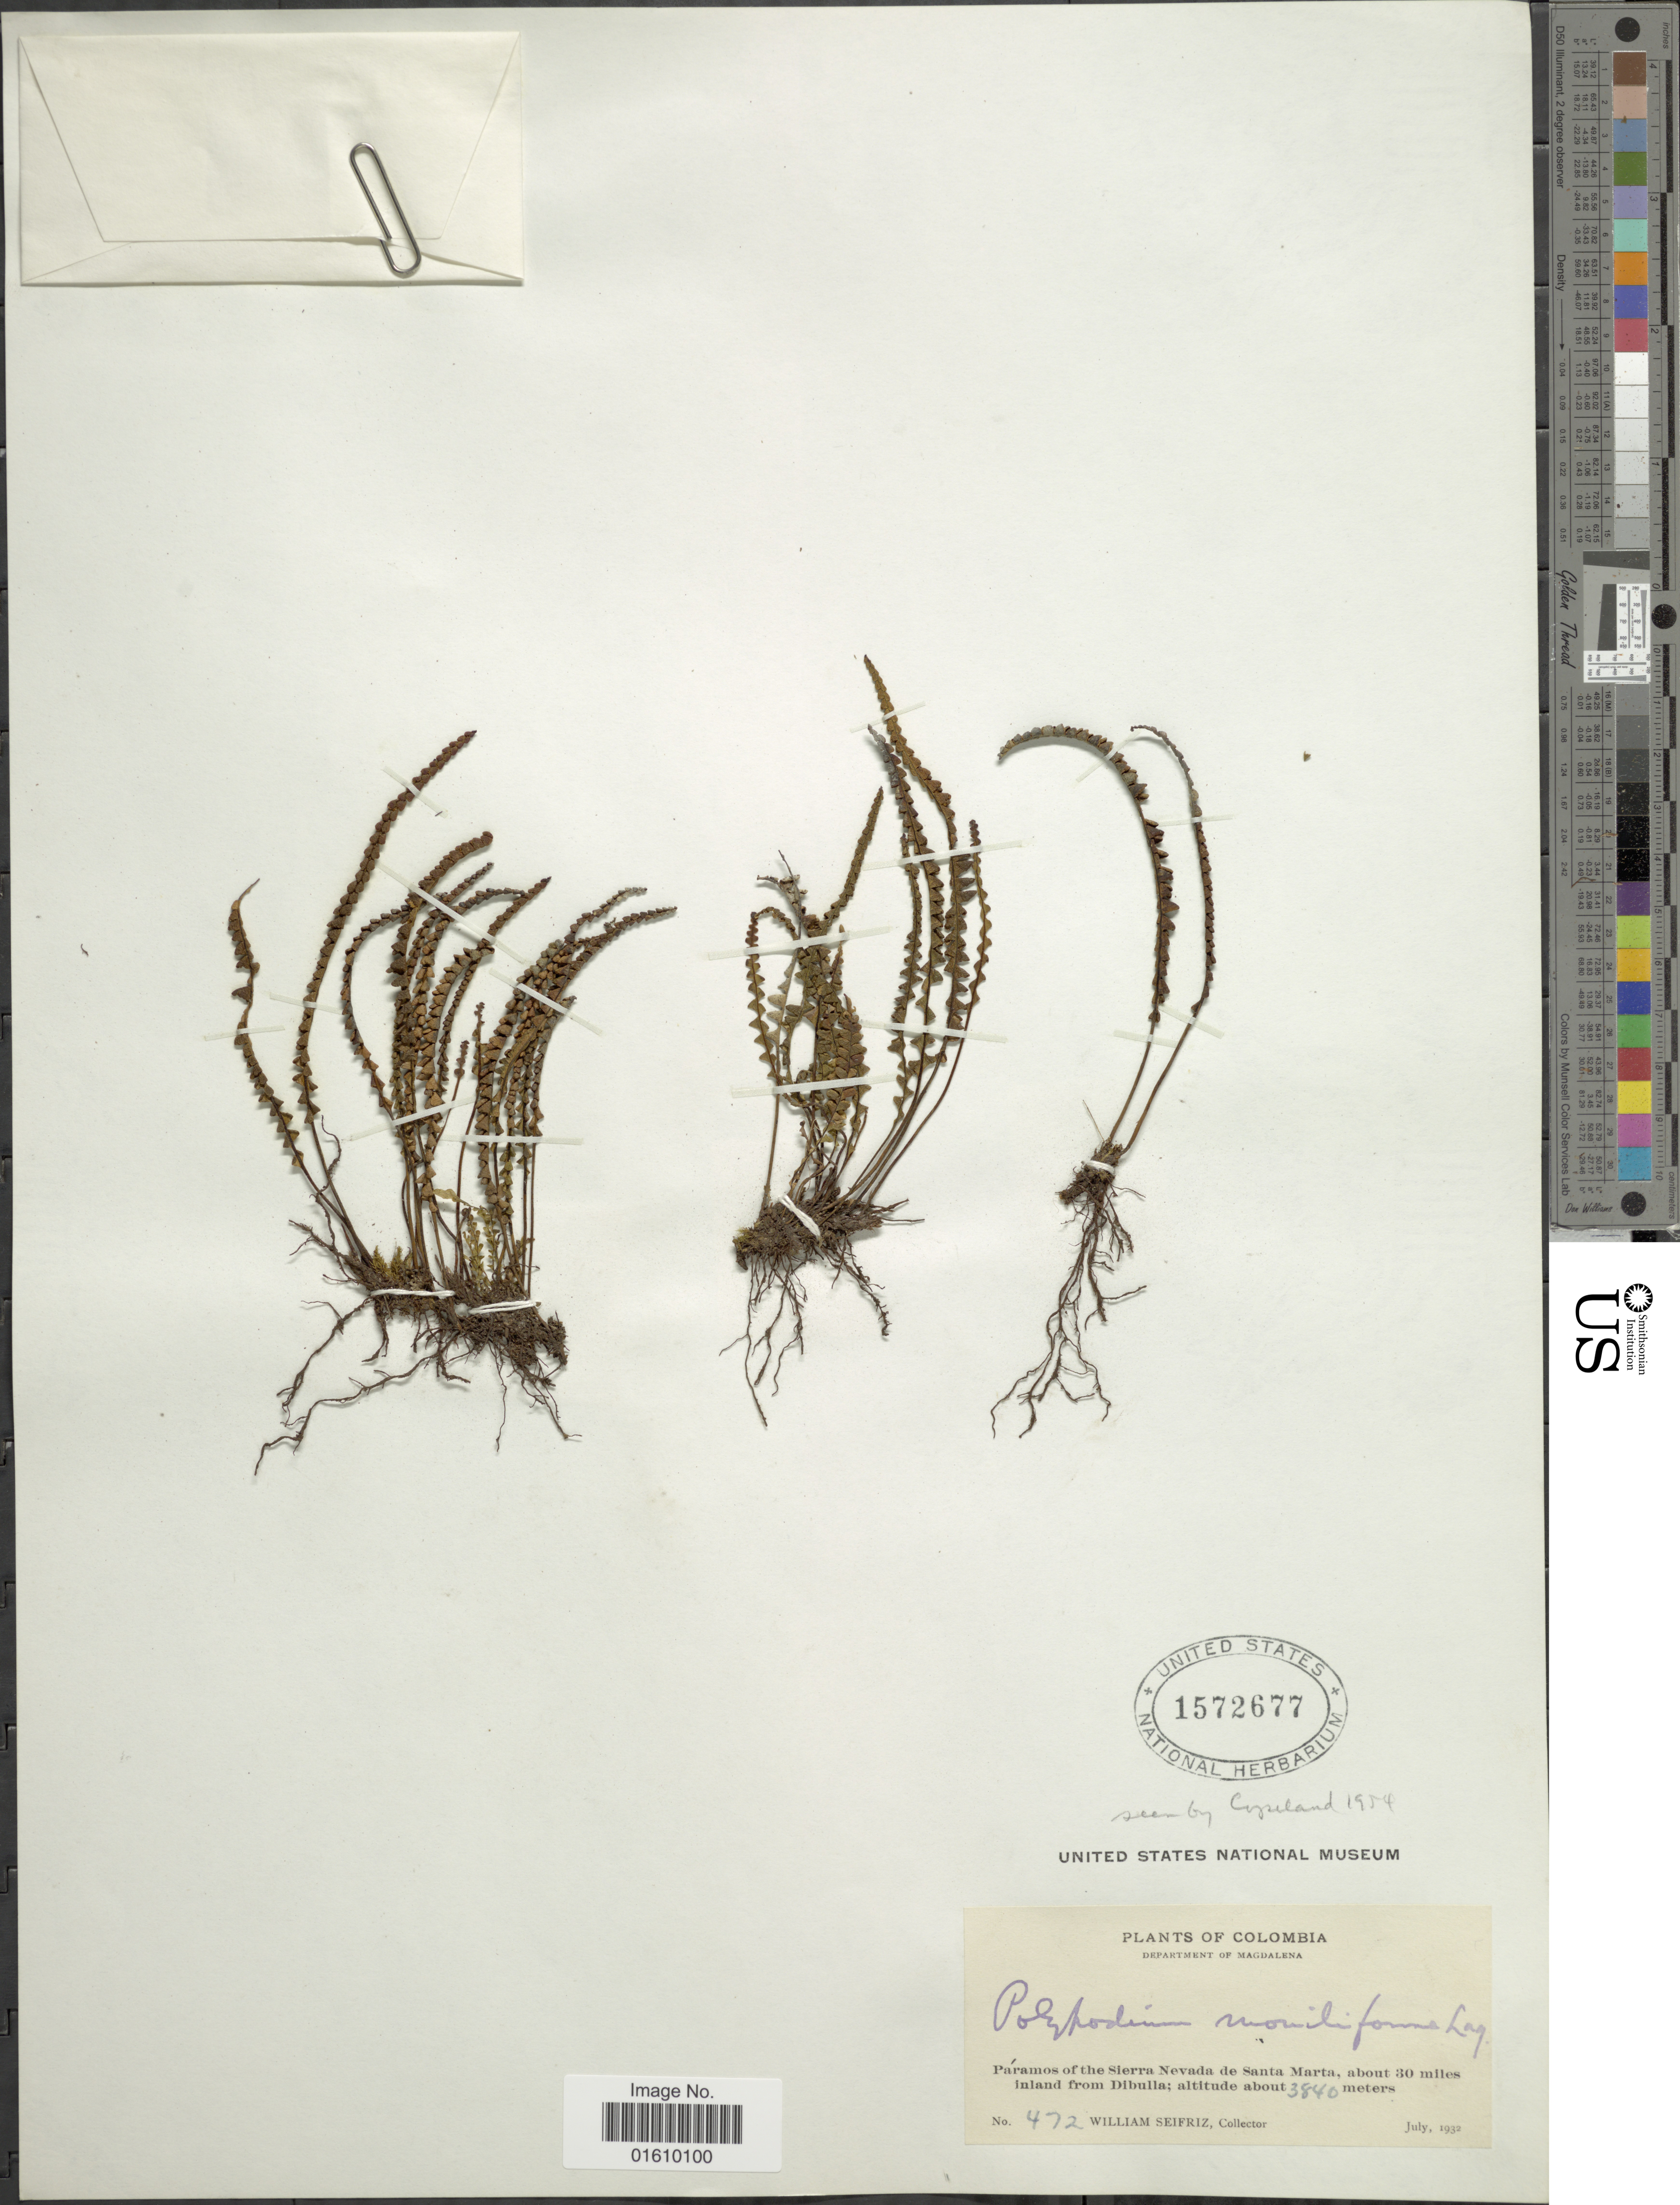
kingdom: Plantae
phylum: Tracheophyta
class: Polypodiopsida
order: Polypodiales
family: Polypodiaceae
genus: Melpomene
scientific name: Melpomene moniliformis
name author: (Lag. ex Sw.) A.R. Sm. & R.C. Moran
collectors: W. Seifriz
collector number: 472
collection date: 1932-07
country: Colombia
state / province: Magdalena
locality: Páramos of the Sierra Nevada de Santa Marta, about 30 miles inland from Dibulla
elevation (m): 3840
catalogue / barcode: US 1572677